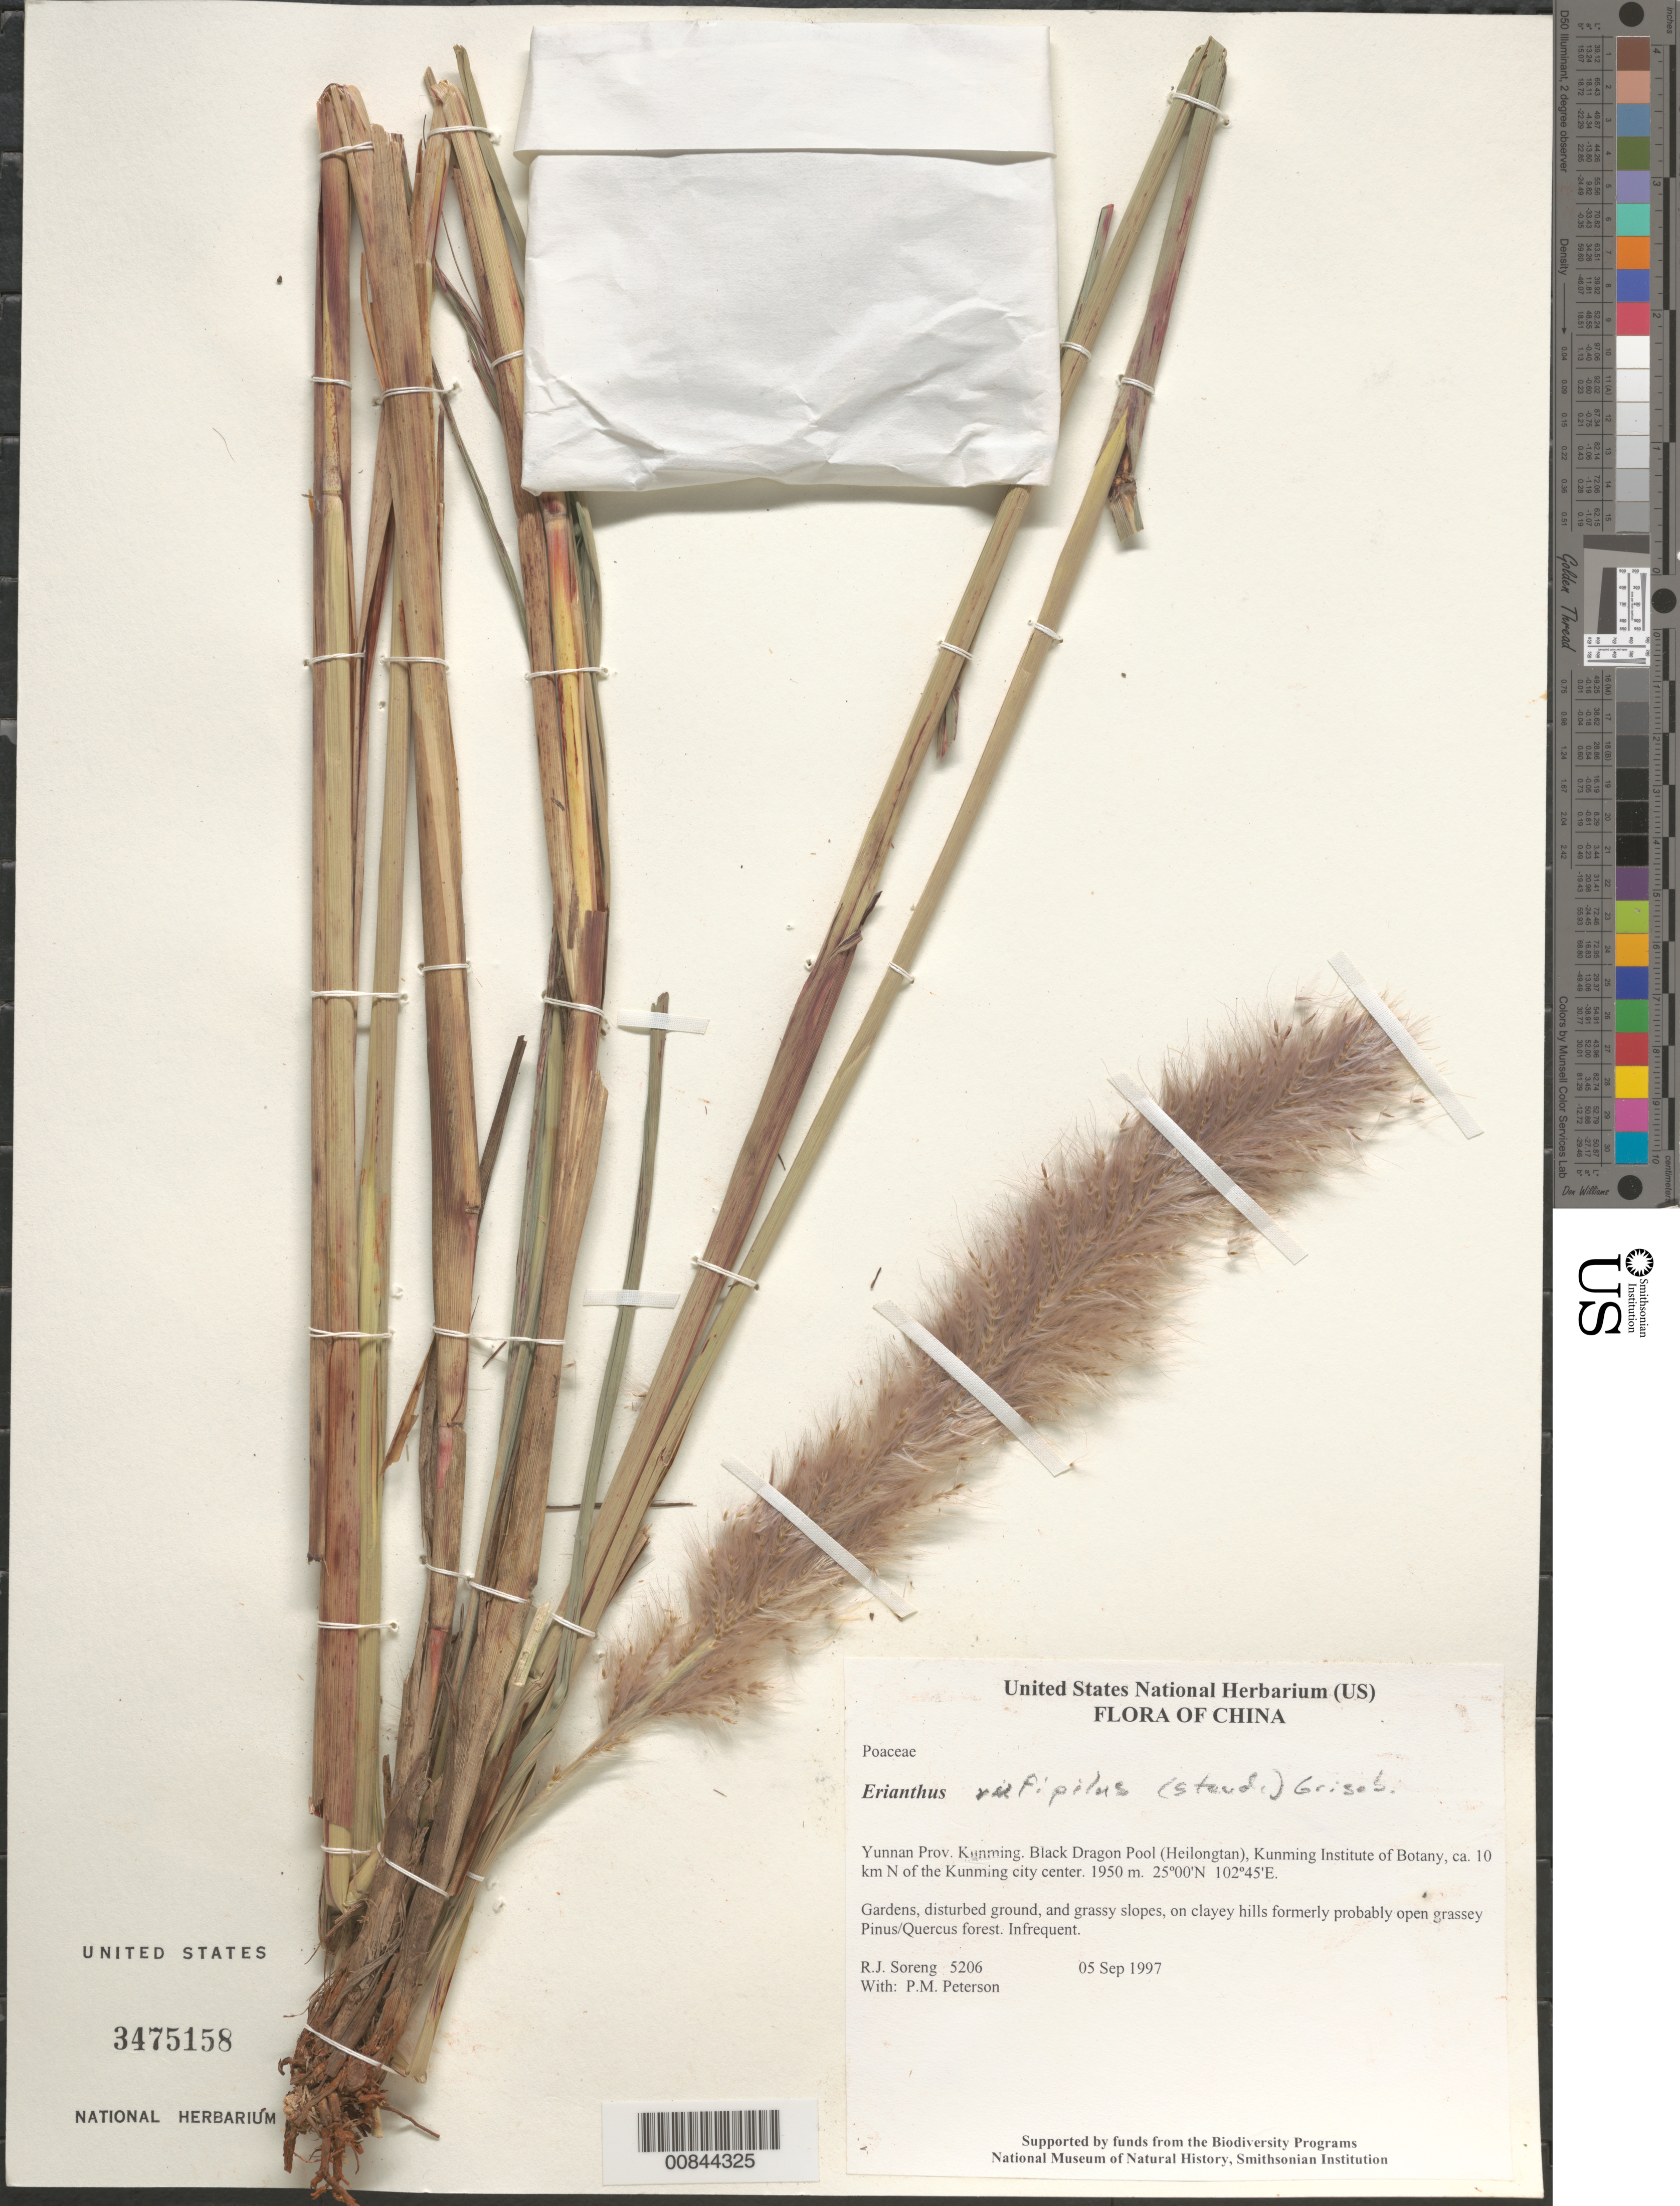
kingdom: Plantae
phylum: Tracheophyta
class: Liliopsida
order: Poales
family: Poaceae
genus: Saccharum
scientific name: Saccharum rufipilum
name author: Steud.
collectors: R. J. Soreng & P. M. Peterson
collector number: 5206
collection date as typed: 05 Sep 1997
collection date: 1997-09-05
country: China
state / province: Yunnan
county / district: Kunming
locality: Black Dragon Pool (Heilongtan), Kunming Institute of Botany, ca. 10 km N of the Kunming city center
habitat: Gardens, disturbed ground, and grassy slopes, on clayey hills formerly probably open grassey Pinus/Quercus forest.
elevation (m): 1950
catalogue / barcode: US 3475158